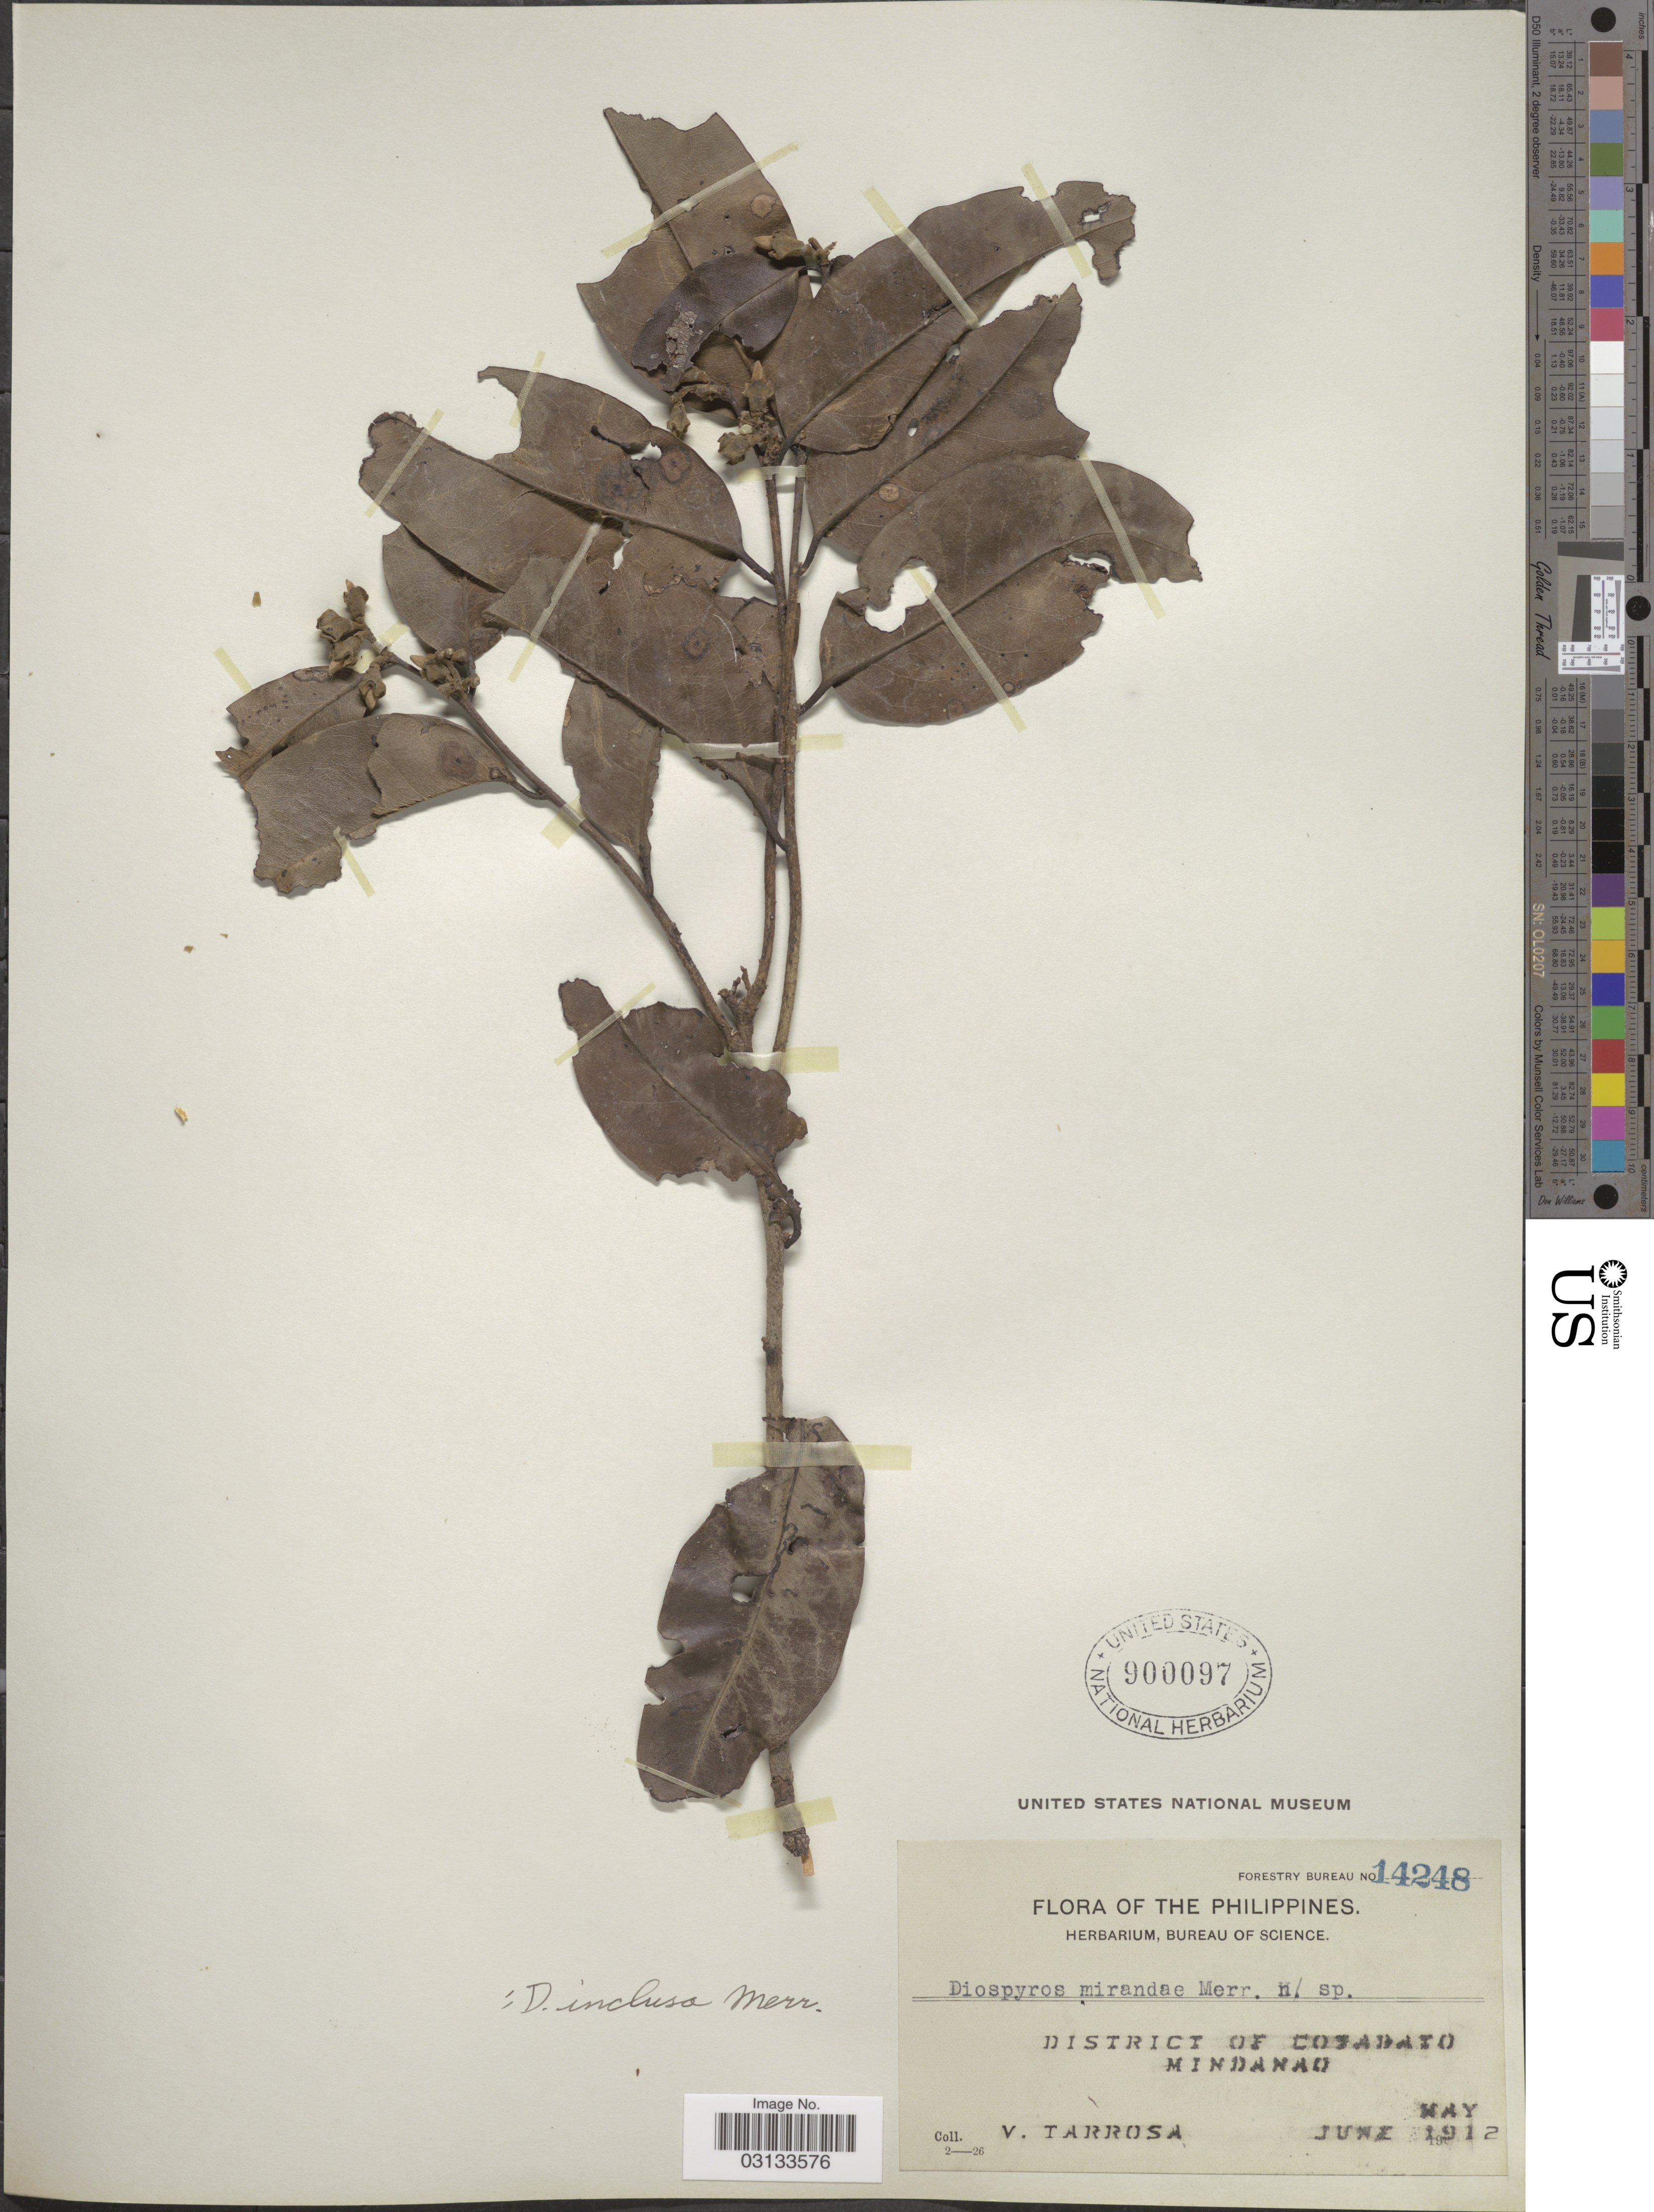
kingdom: Plantae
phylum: Tracheophyta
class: Magnoliopsida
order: Ericales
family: Ebenaceae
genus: Diospyros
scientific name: Diospyros inclusa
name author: Merr.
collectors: V. Tarrosa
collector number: Forestry Bureau 14248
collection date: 1912-06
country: Philippines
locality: District of Cotabato, Mindanao.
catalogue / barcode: US 900097